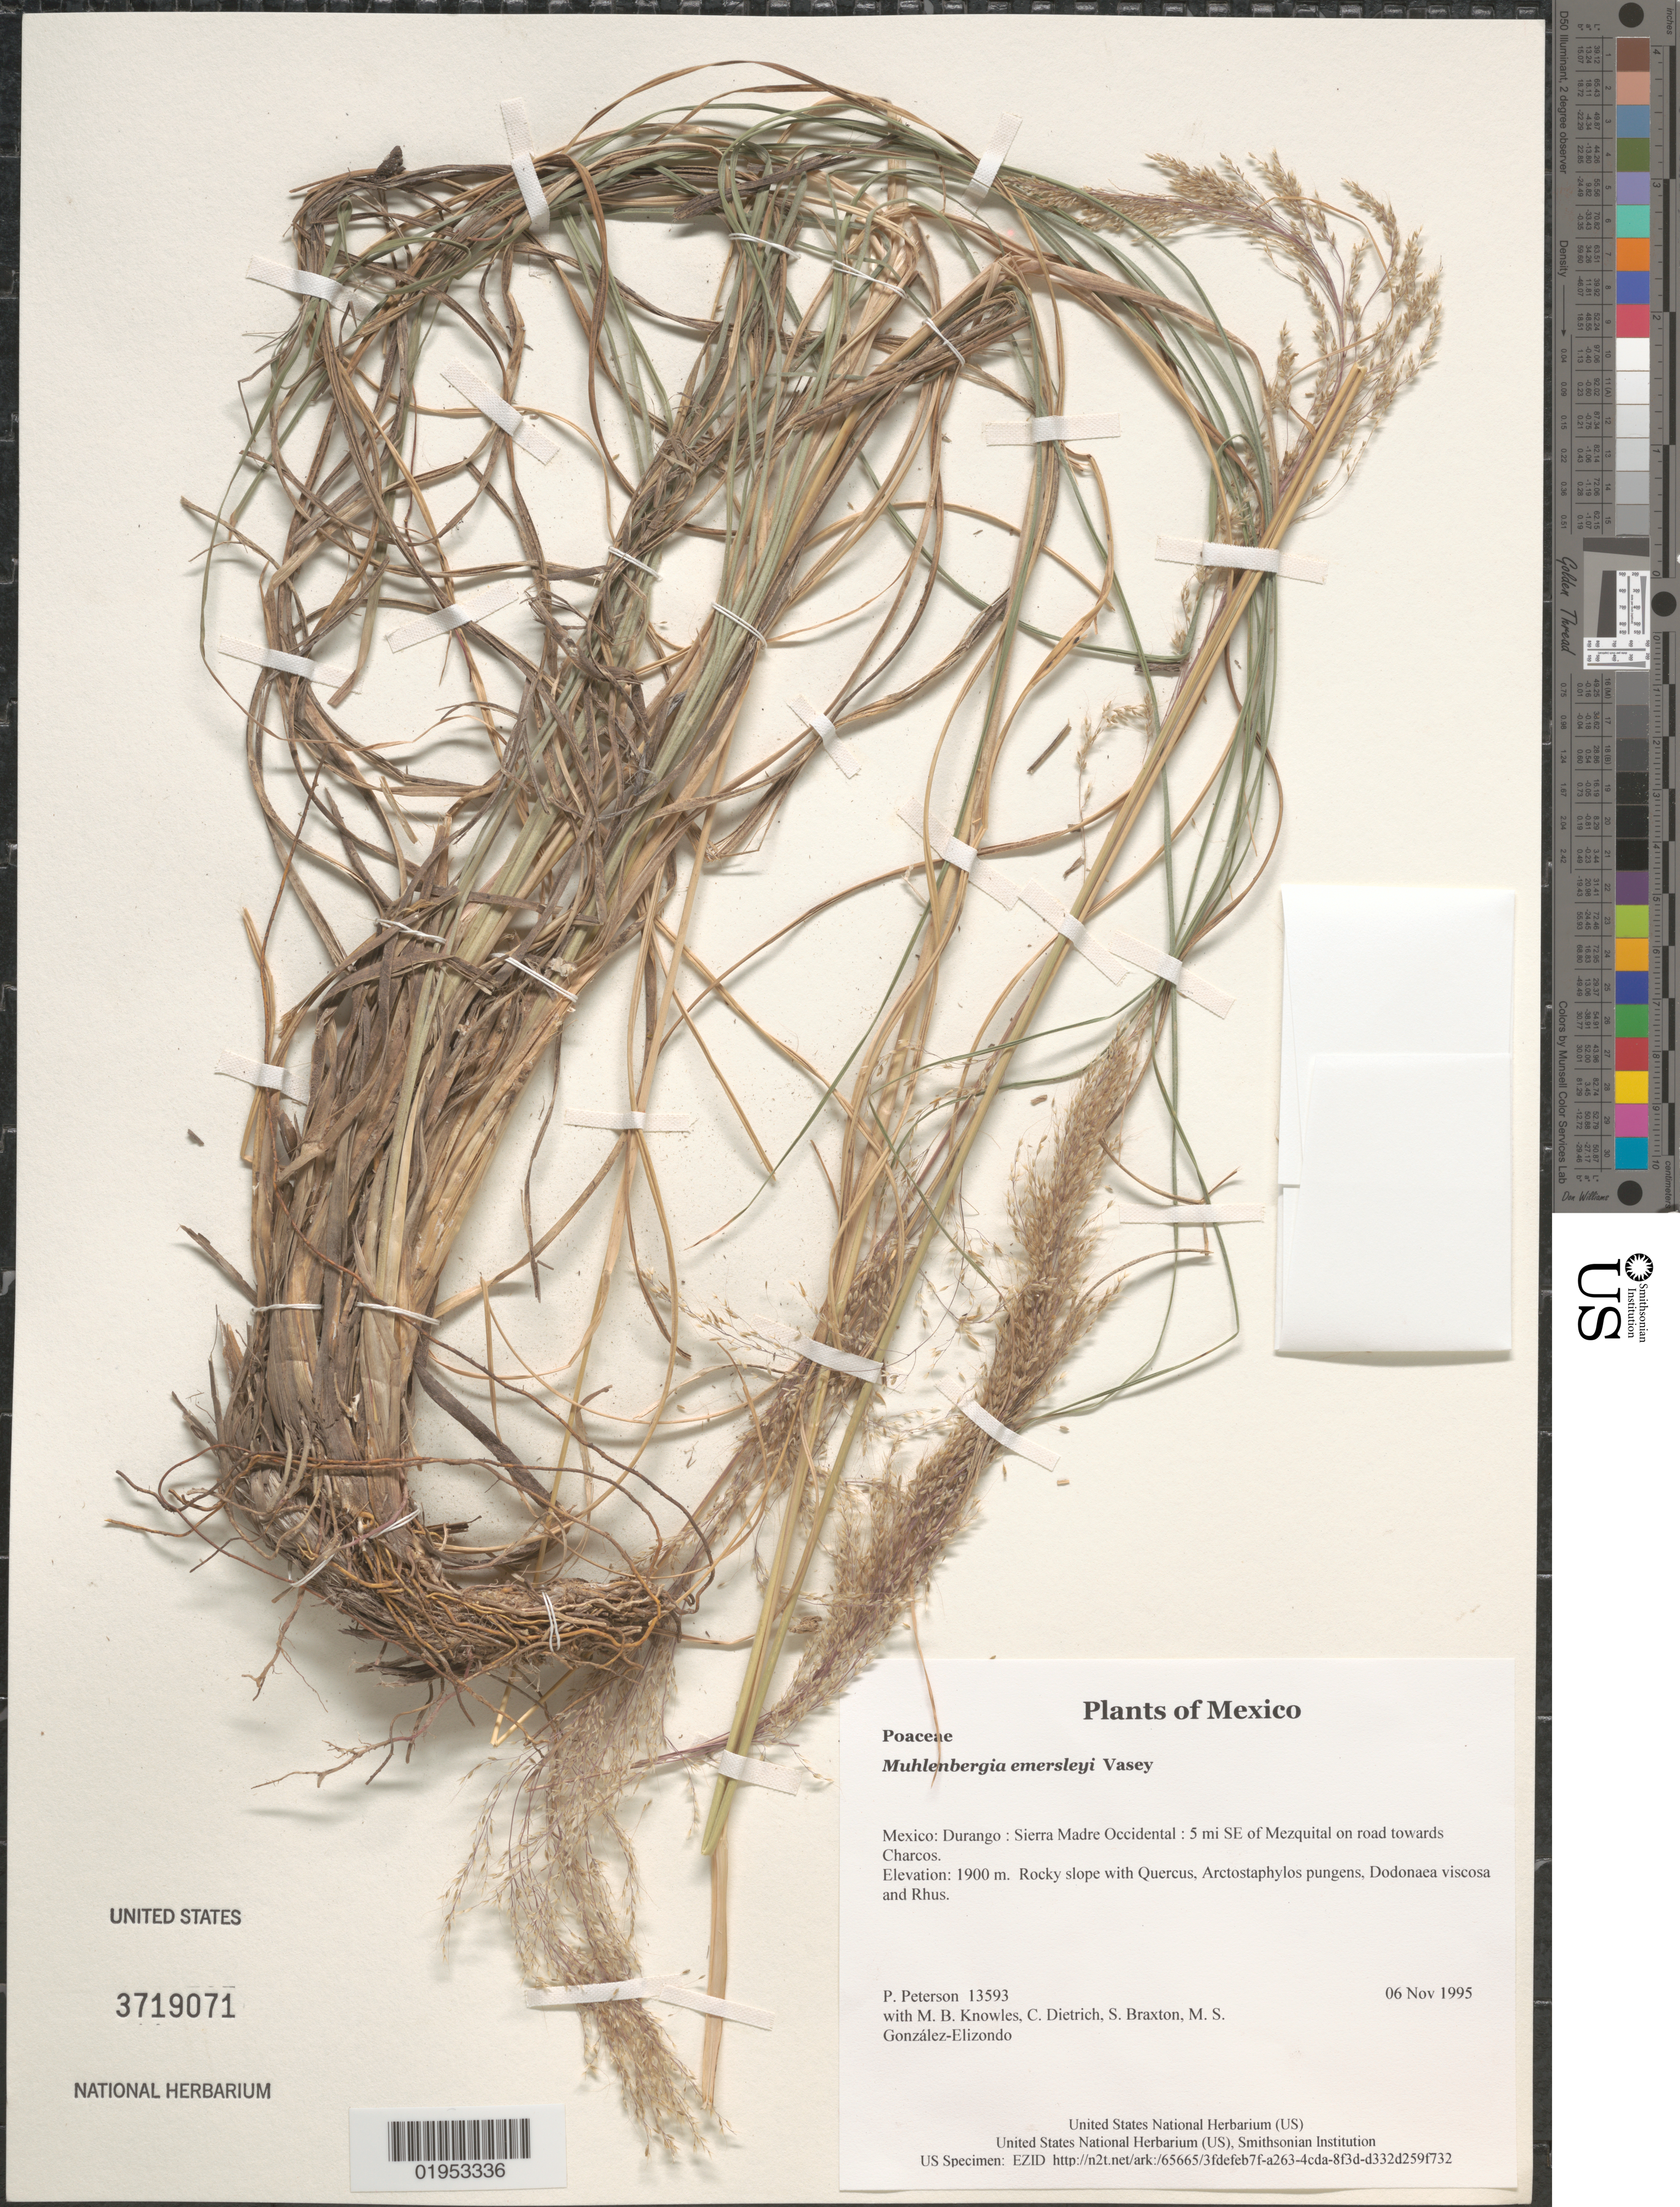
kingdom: Plantae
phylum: Tracheophyta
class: Liliopsida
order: Poales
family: Poaceae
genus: Muhlenbergia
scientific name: Muhlenbergia emersleyi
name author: Vasey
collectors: P. M. Peterson, M. B. Knowles, C. Dietrich, S. Braxton & M. S. González-Elizondo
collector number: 13593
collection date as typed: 06 Nov 1995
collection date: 1995-11-06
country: Mexico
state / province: Durango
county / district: Sierra Madre Occidental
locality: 5 mi SE of Mezquital on road towards Charcos.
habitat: Rocky slope with Quercus, Arctostaphylos pungens, Dodonaea viscosa and Rhus.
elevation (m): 1900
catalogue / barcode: US 3719071